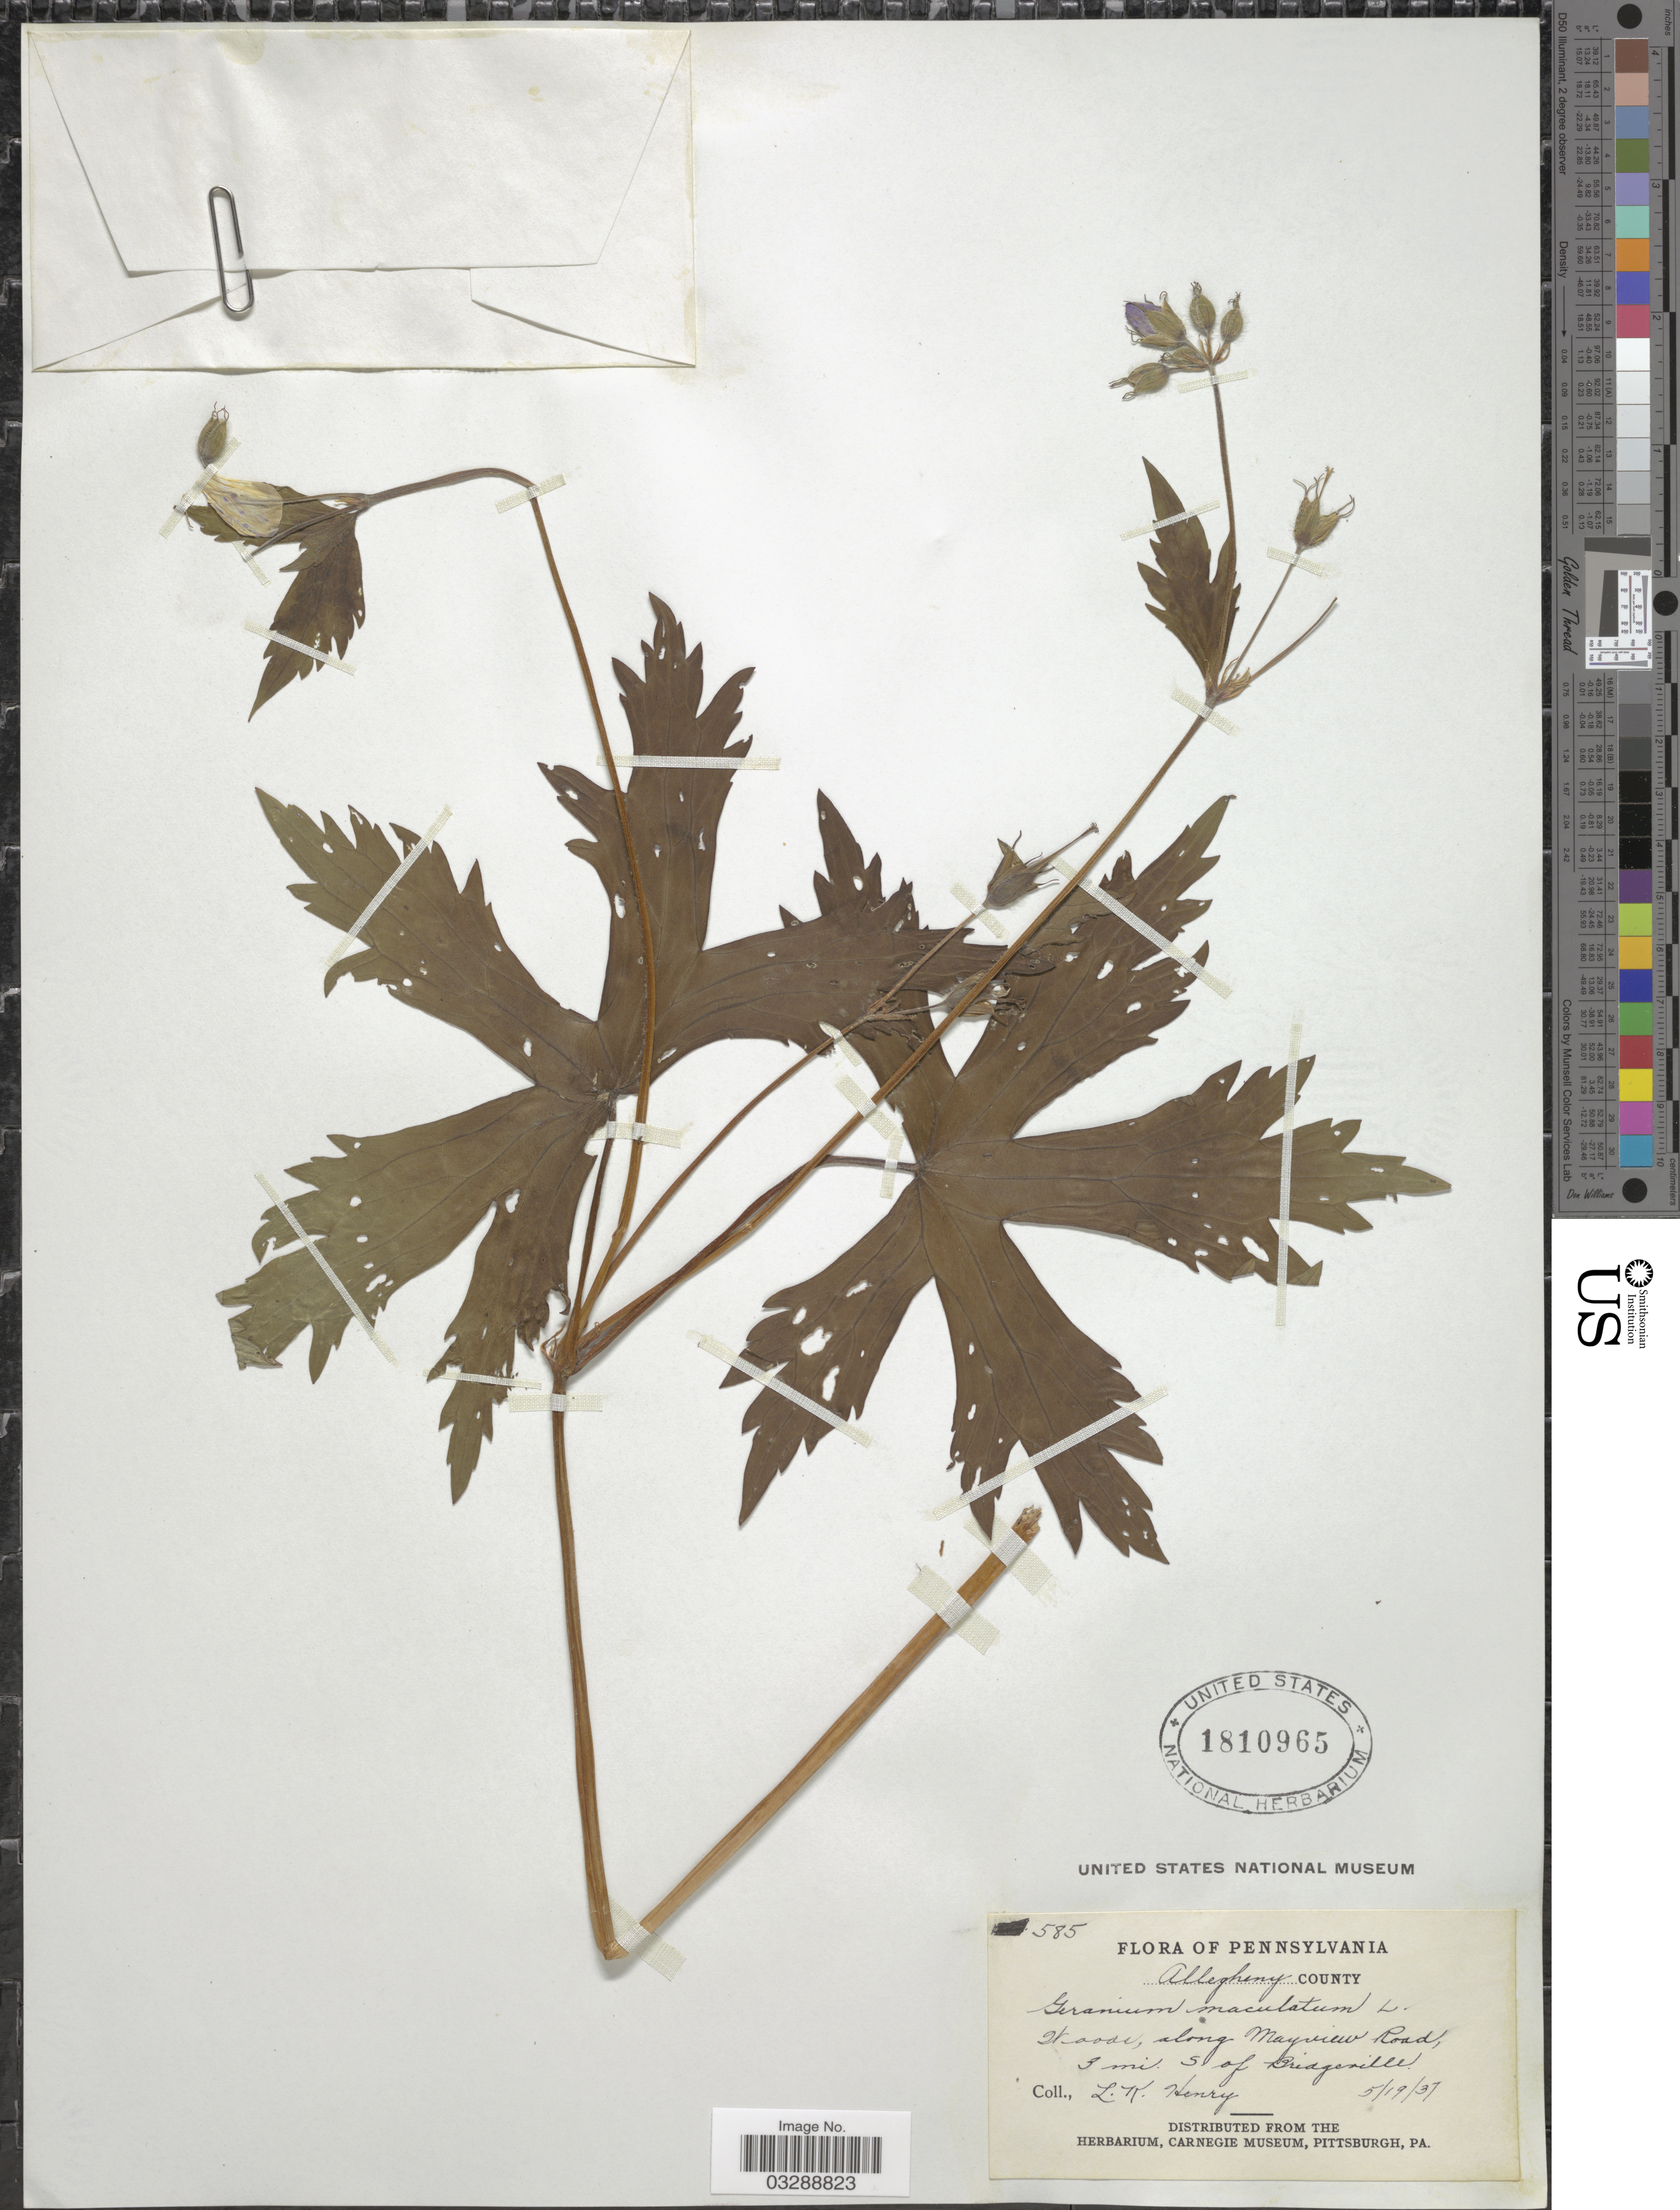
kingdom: Plantae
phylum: Tracheophyta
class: Magnoliopsida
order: Geraniales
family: Geraniaceae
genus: Geranium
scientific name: Geranium maculatum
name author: L.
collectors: L. K. Henry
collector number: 585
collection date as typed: Transcribed d/m/y: 19/5/37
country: United States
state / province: Pennsylvania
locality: Allegheny County. Along Mayview Road, 3 mi. S of Bridgeville.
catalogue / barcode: US 1810965